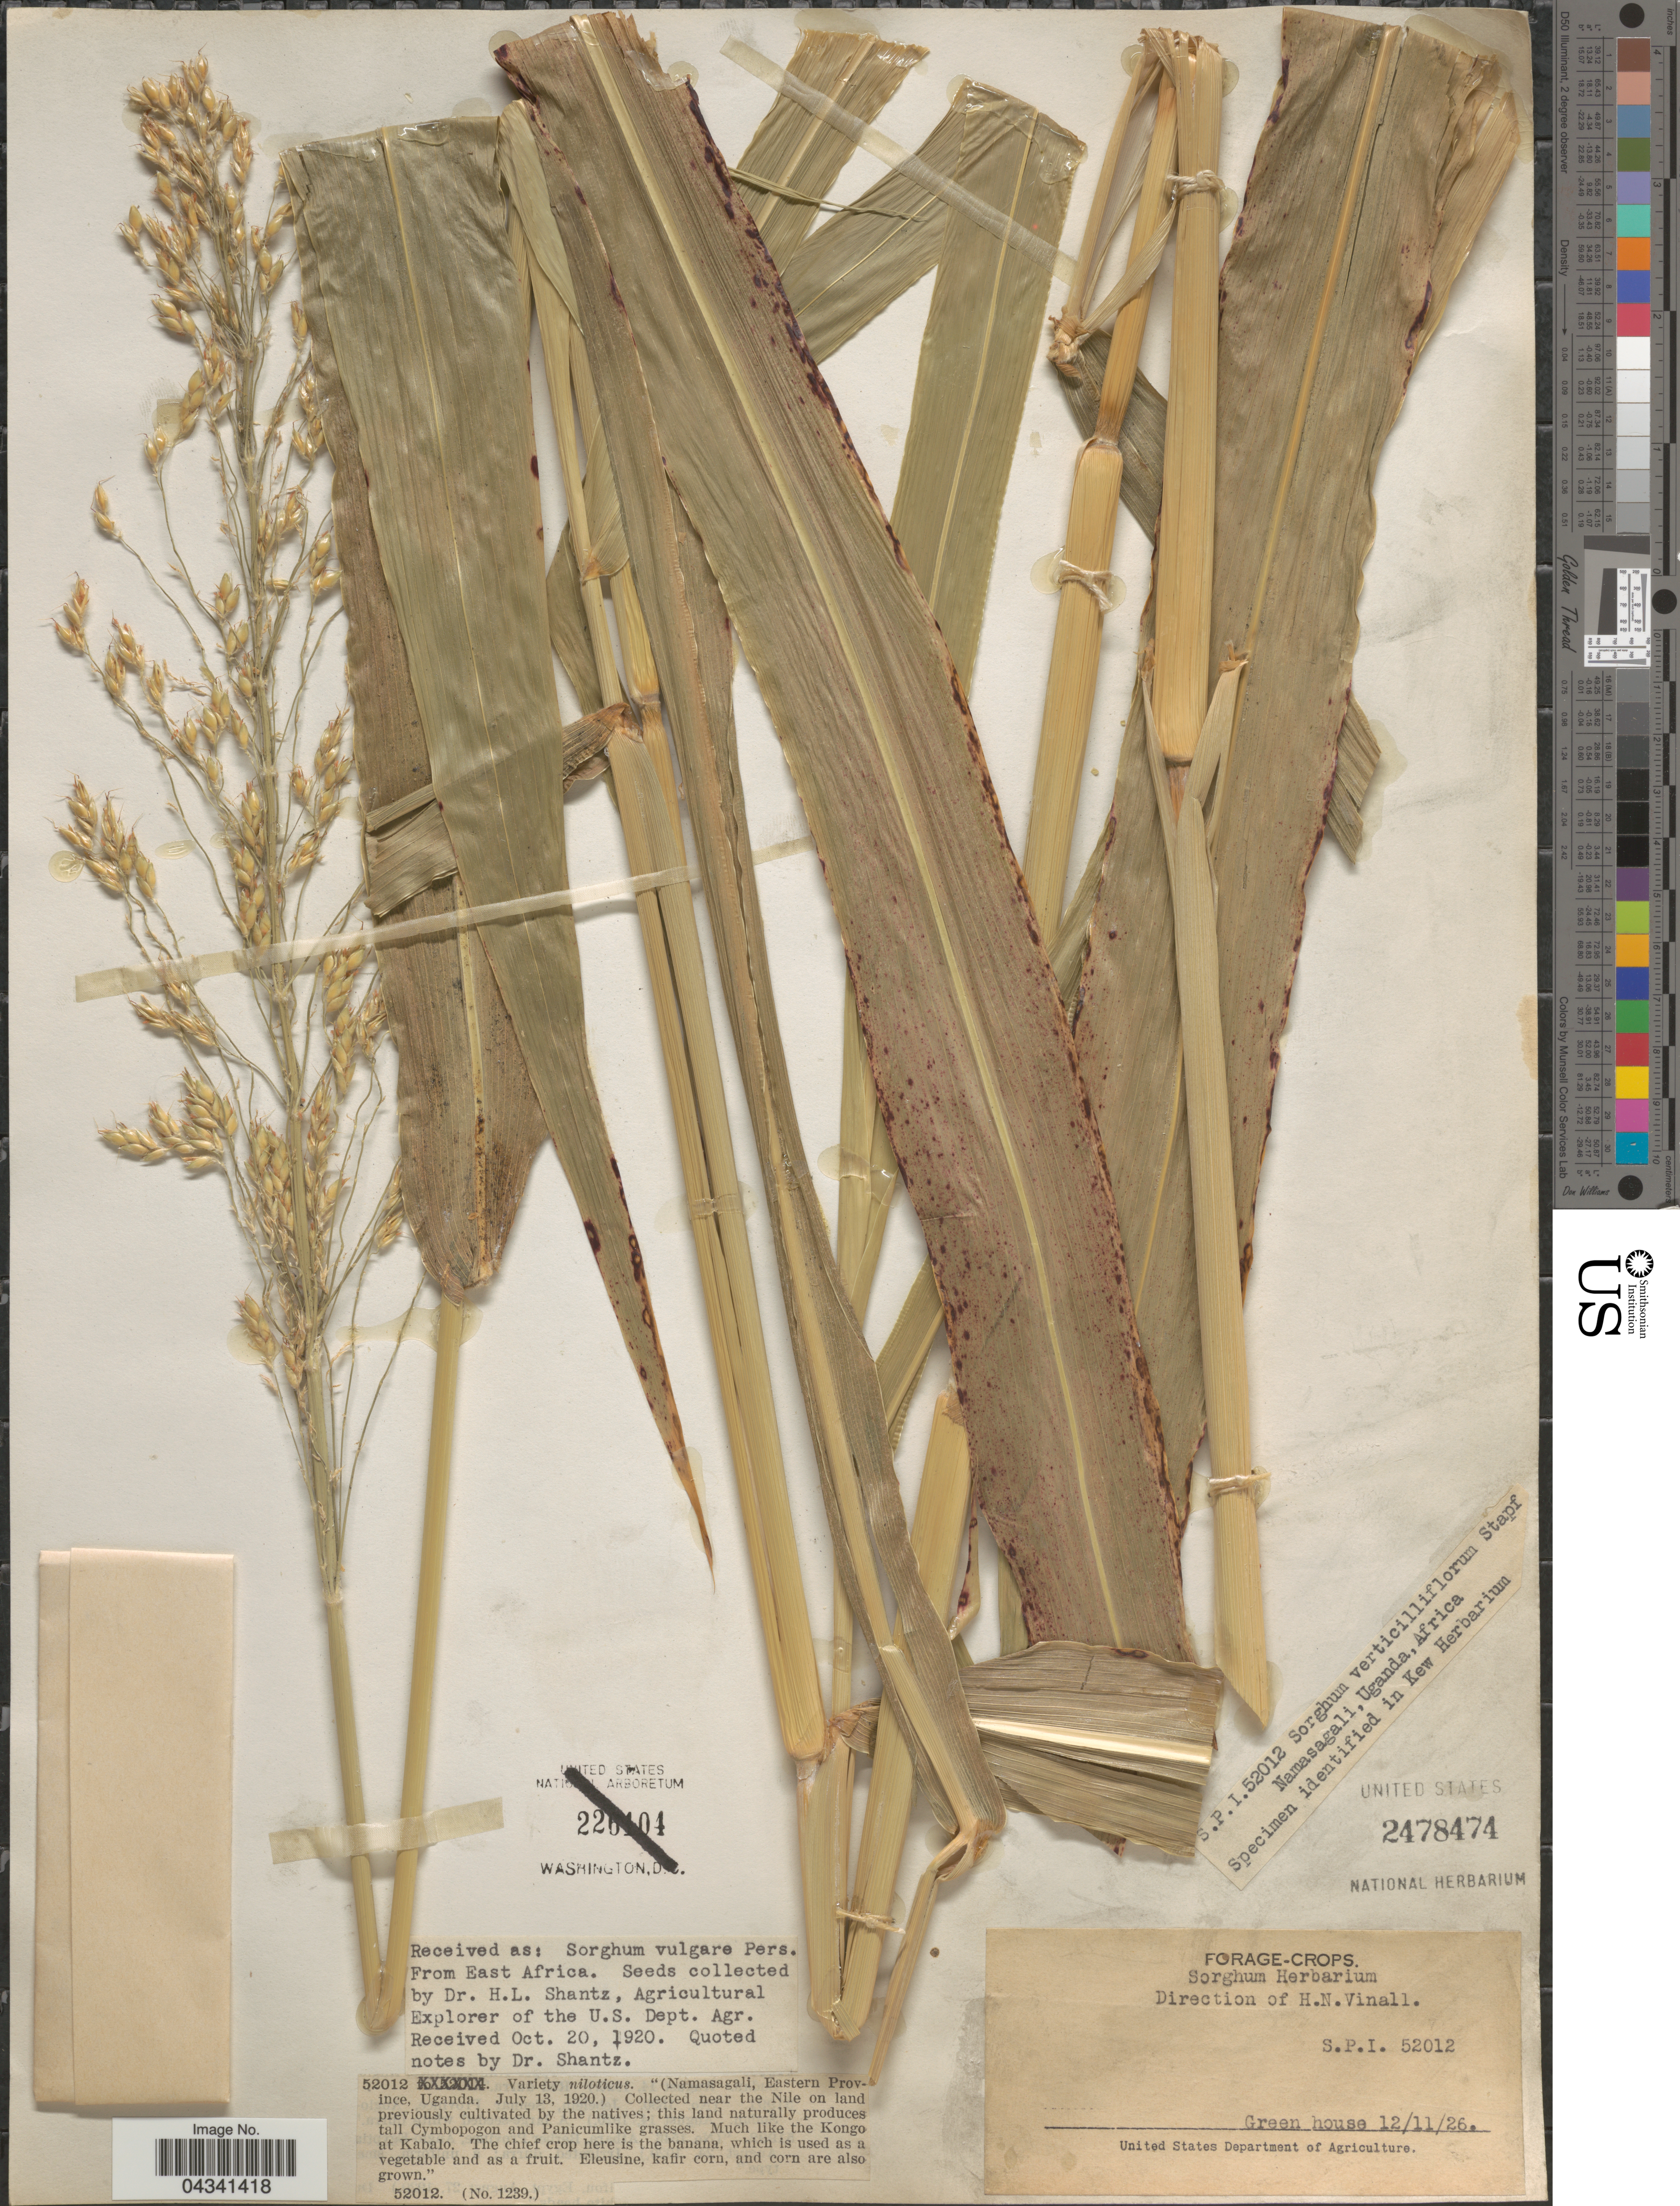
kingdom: Plantae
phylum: Tracheophyta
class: Liliopsida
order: Poales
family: Poaceae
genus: Sorghum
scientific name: Sorghum arundinaceum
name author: (Desv.) Stapf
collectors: H. Vinall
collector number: S.P.I. 52012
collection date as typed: Transcribed d/m/y: 11/12/26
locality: Green house.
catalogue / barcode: US 2478474